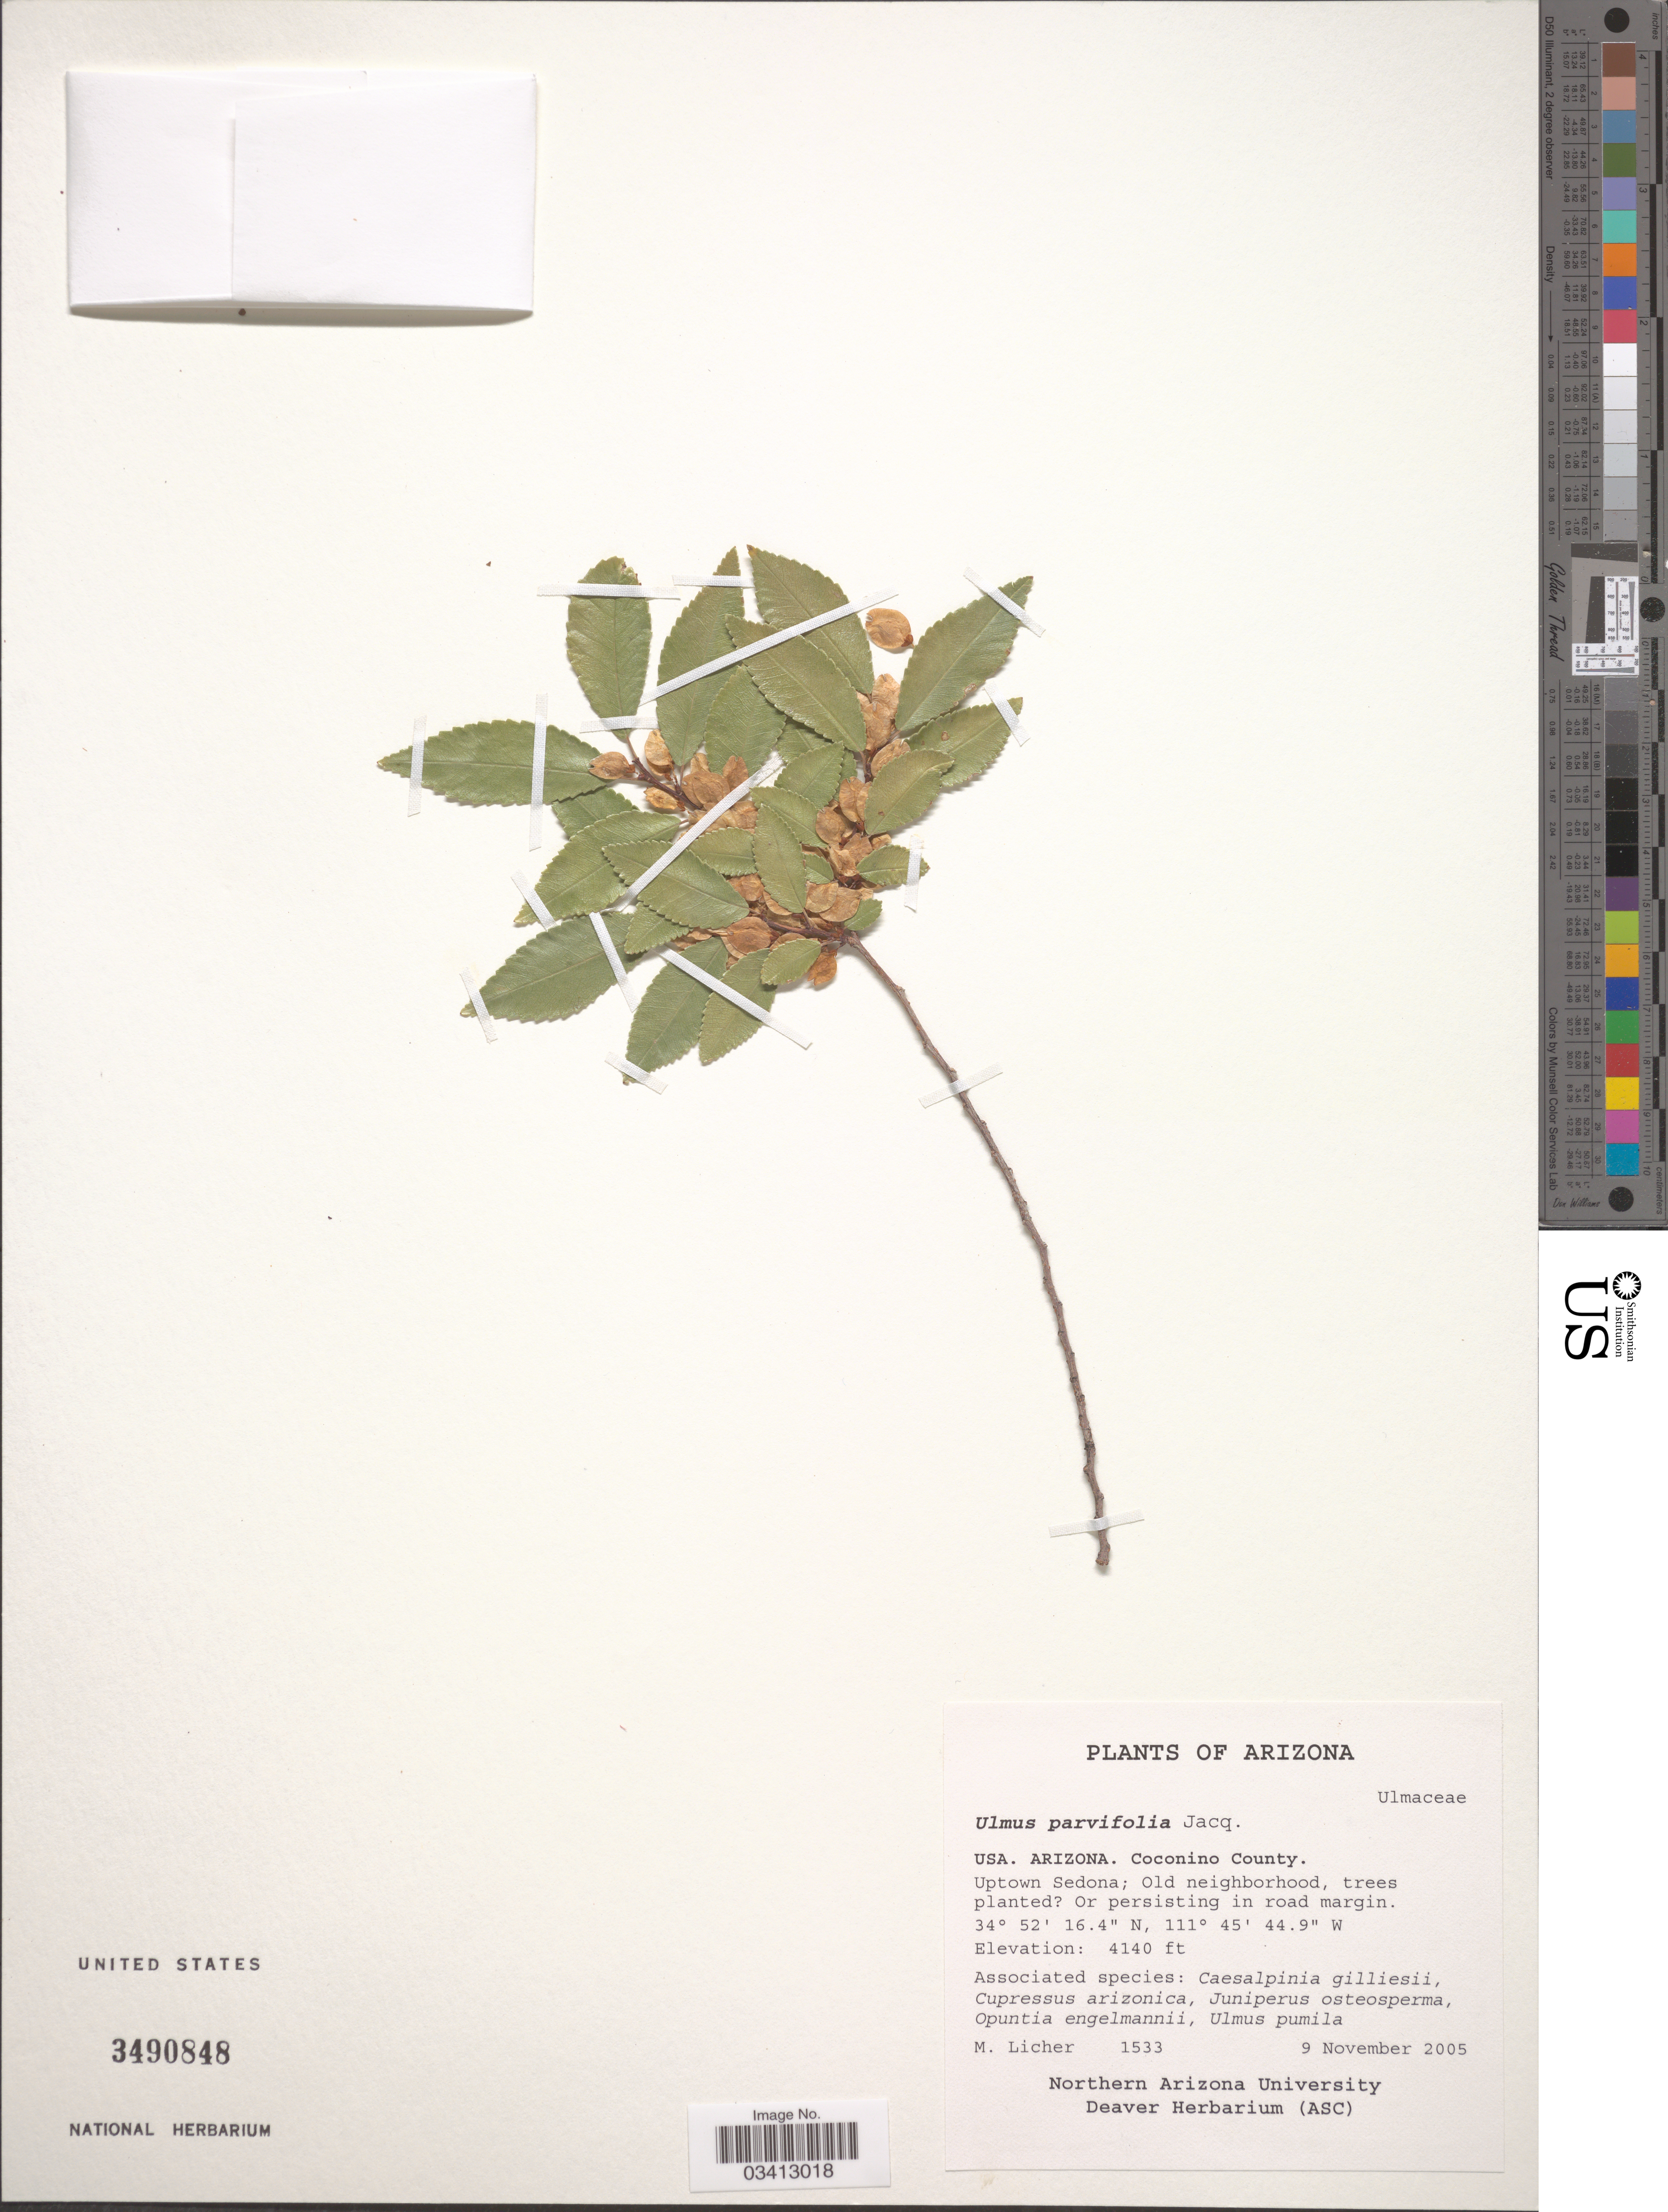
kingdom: Plantae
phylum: Tracheophyta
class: Magnoliopsida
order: Rosales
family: Ulmaceae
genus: Ulmus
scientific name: Ulmus parvifolia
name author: Jacq.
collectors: M. Licher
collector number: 1533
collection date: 2005-11-09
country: United States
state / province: Arizona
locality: Coconino County. Uptown Sedona.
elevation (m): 1262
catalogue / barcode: US 3490848